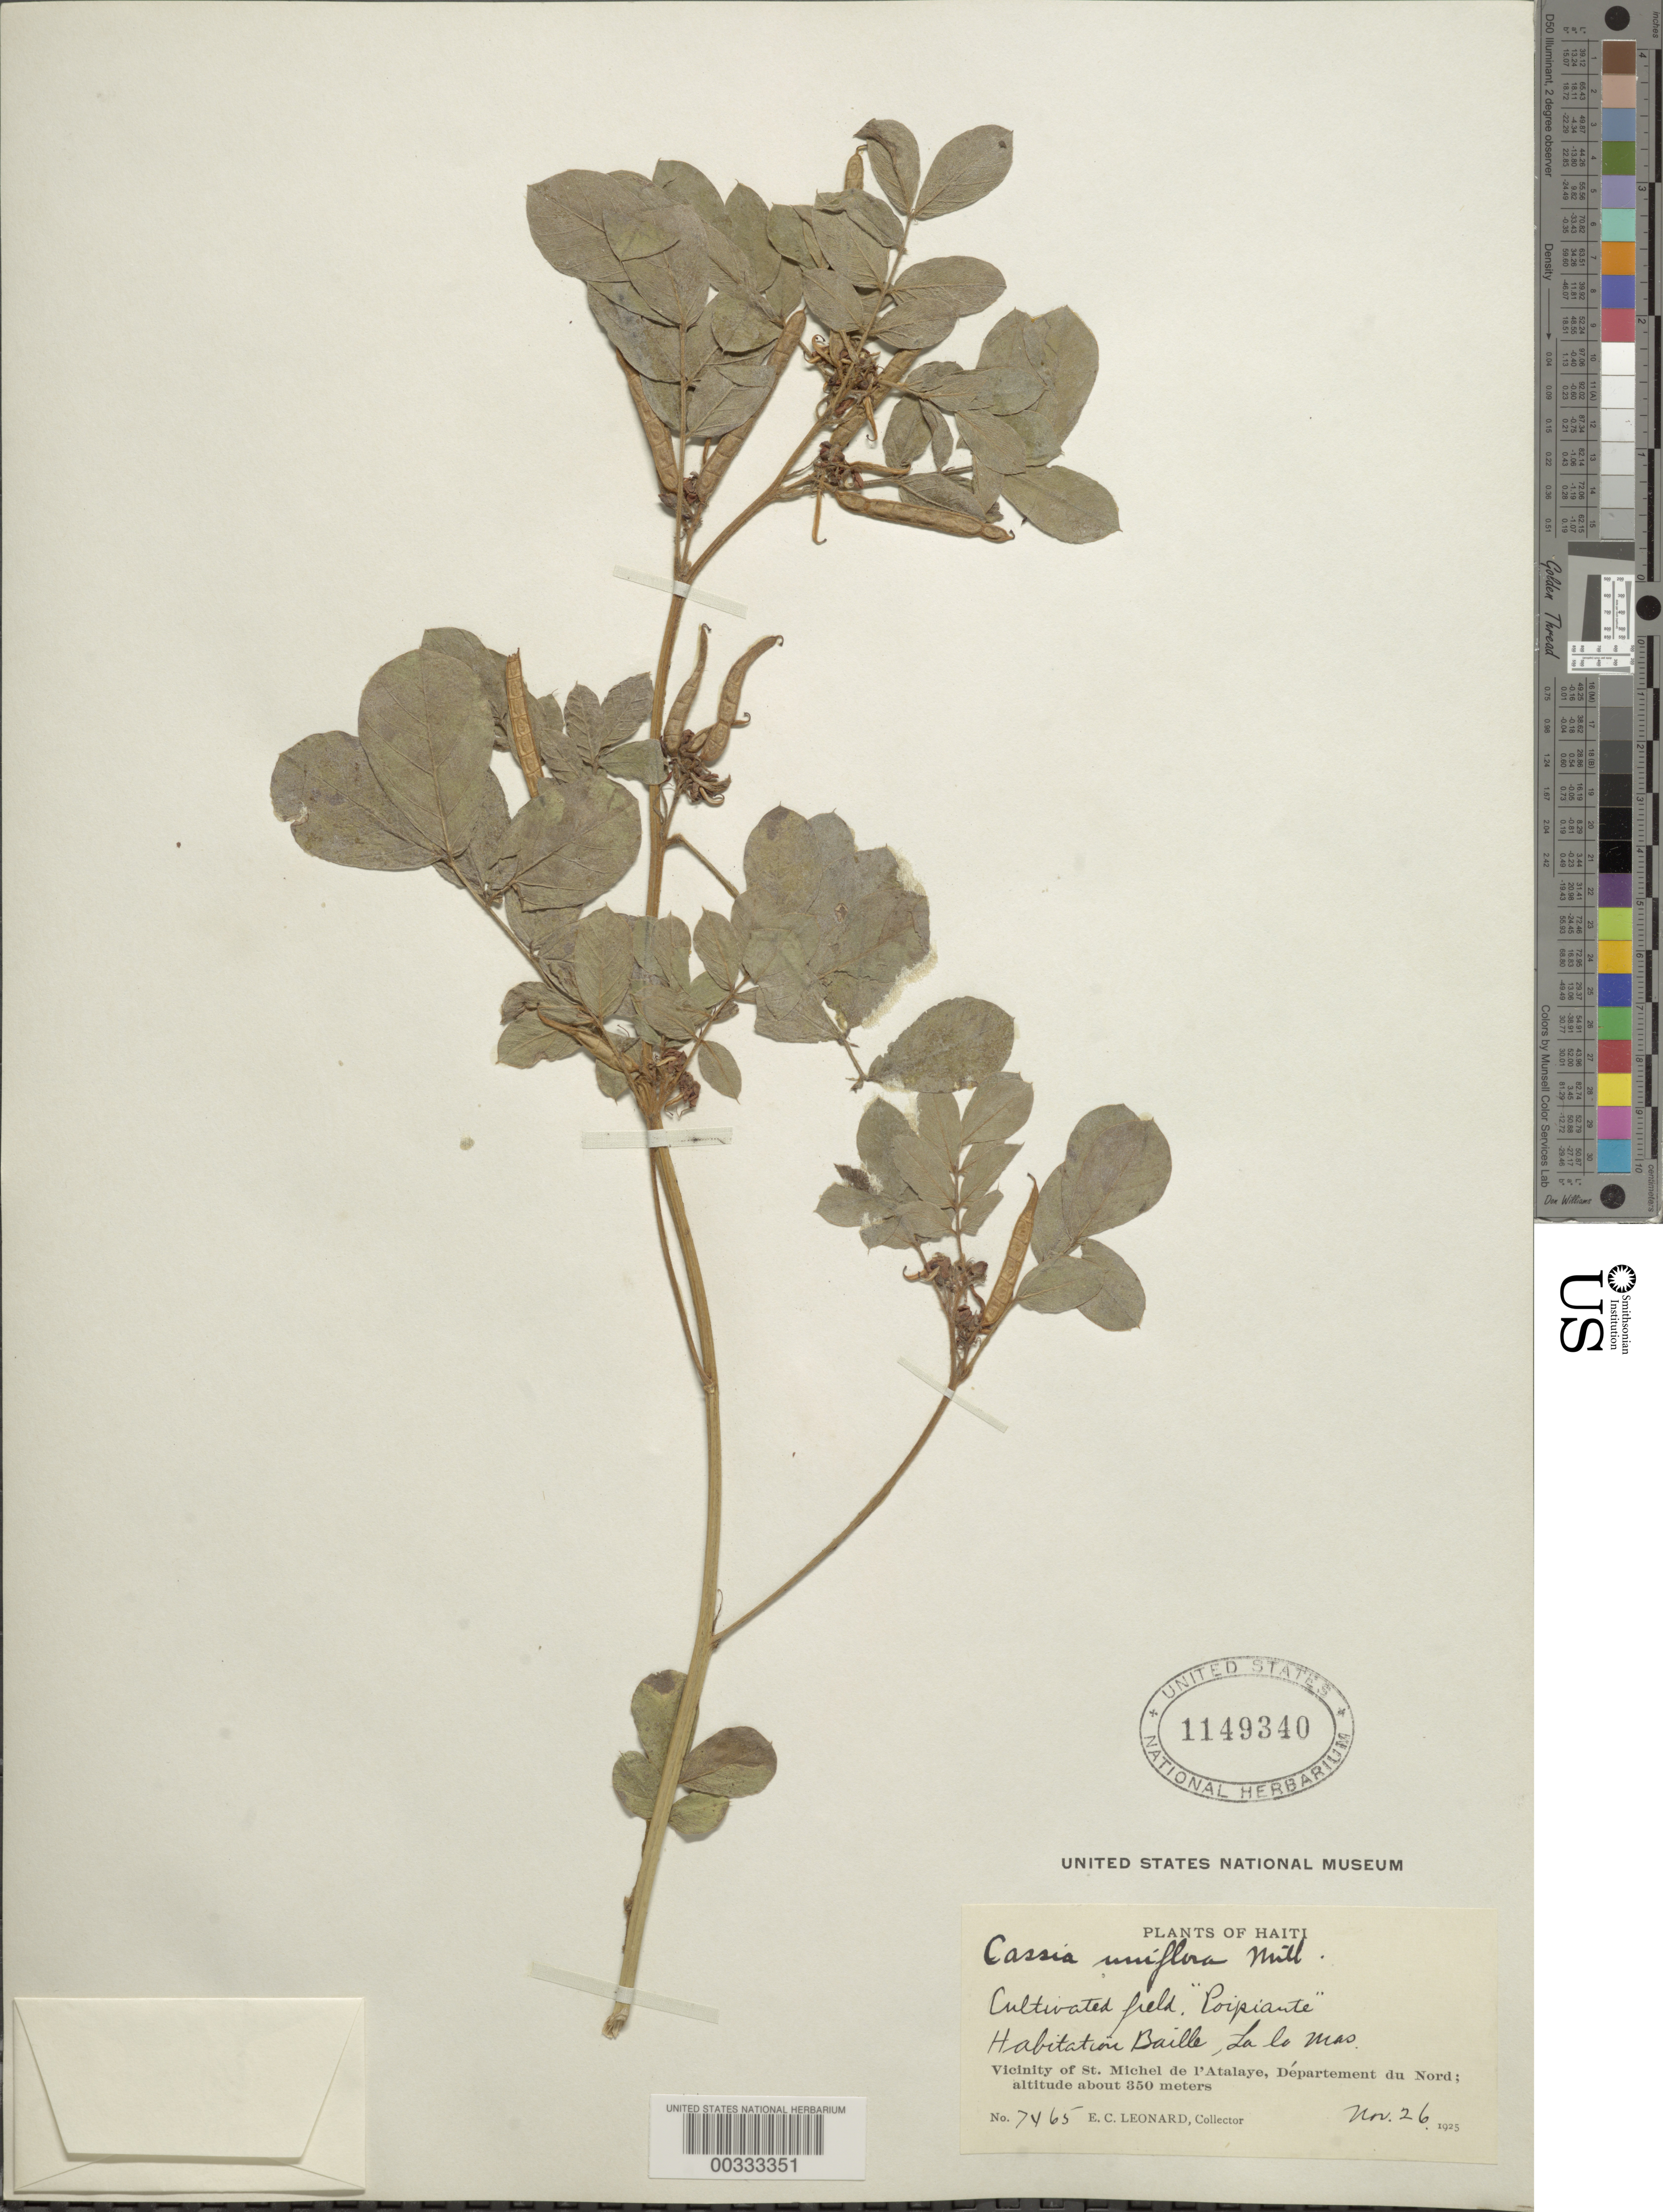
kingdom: Plantae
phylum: Tracheophyta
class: Magnoliopsida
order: Fabales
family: Fabaceae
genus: Senna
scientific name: Senna uniflora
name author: (Mill.) H.S. Irwin & Barneby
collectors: E. C. Leonard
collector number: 7465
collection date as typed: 26 Nov 1925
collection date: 1925-11-26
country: Haiti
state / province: Nord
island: Hispaniola Island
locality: Habitation baille, la le mas; vicinity of st. michel de l'atalaye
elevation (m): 350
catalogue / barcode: US 1149340